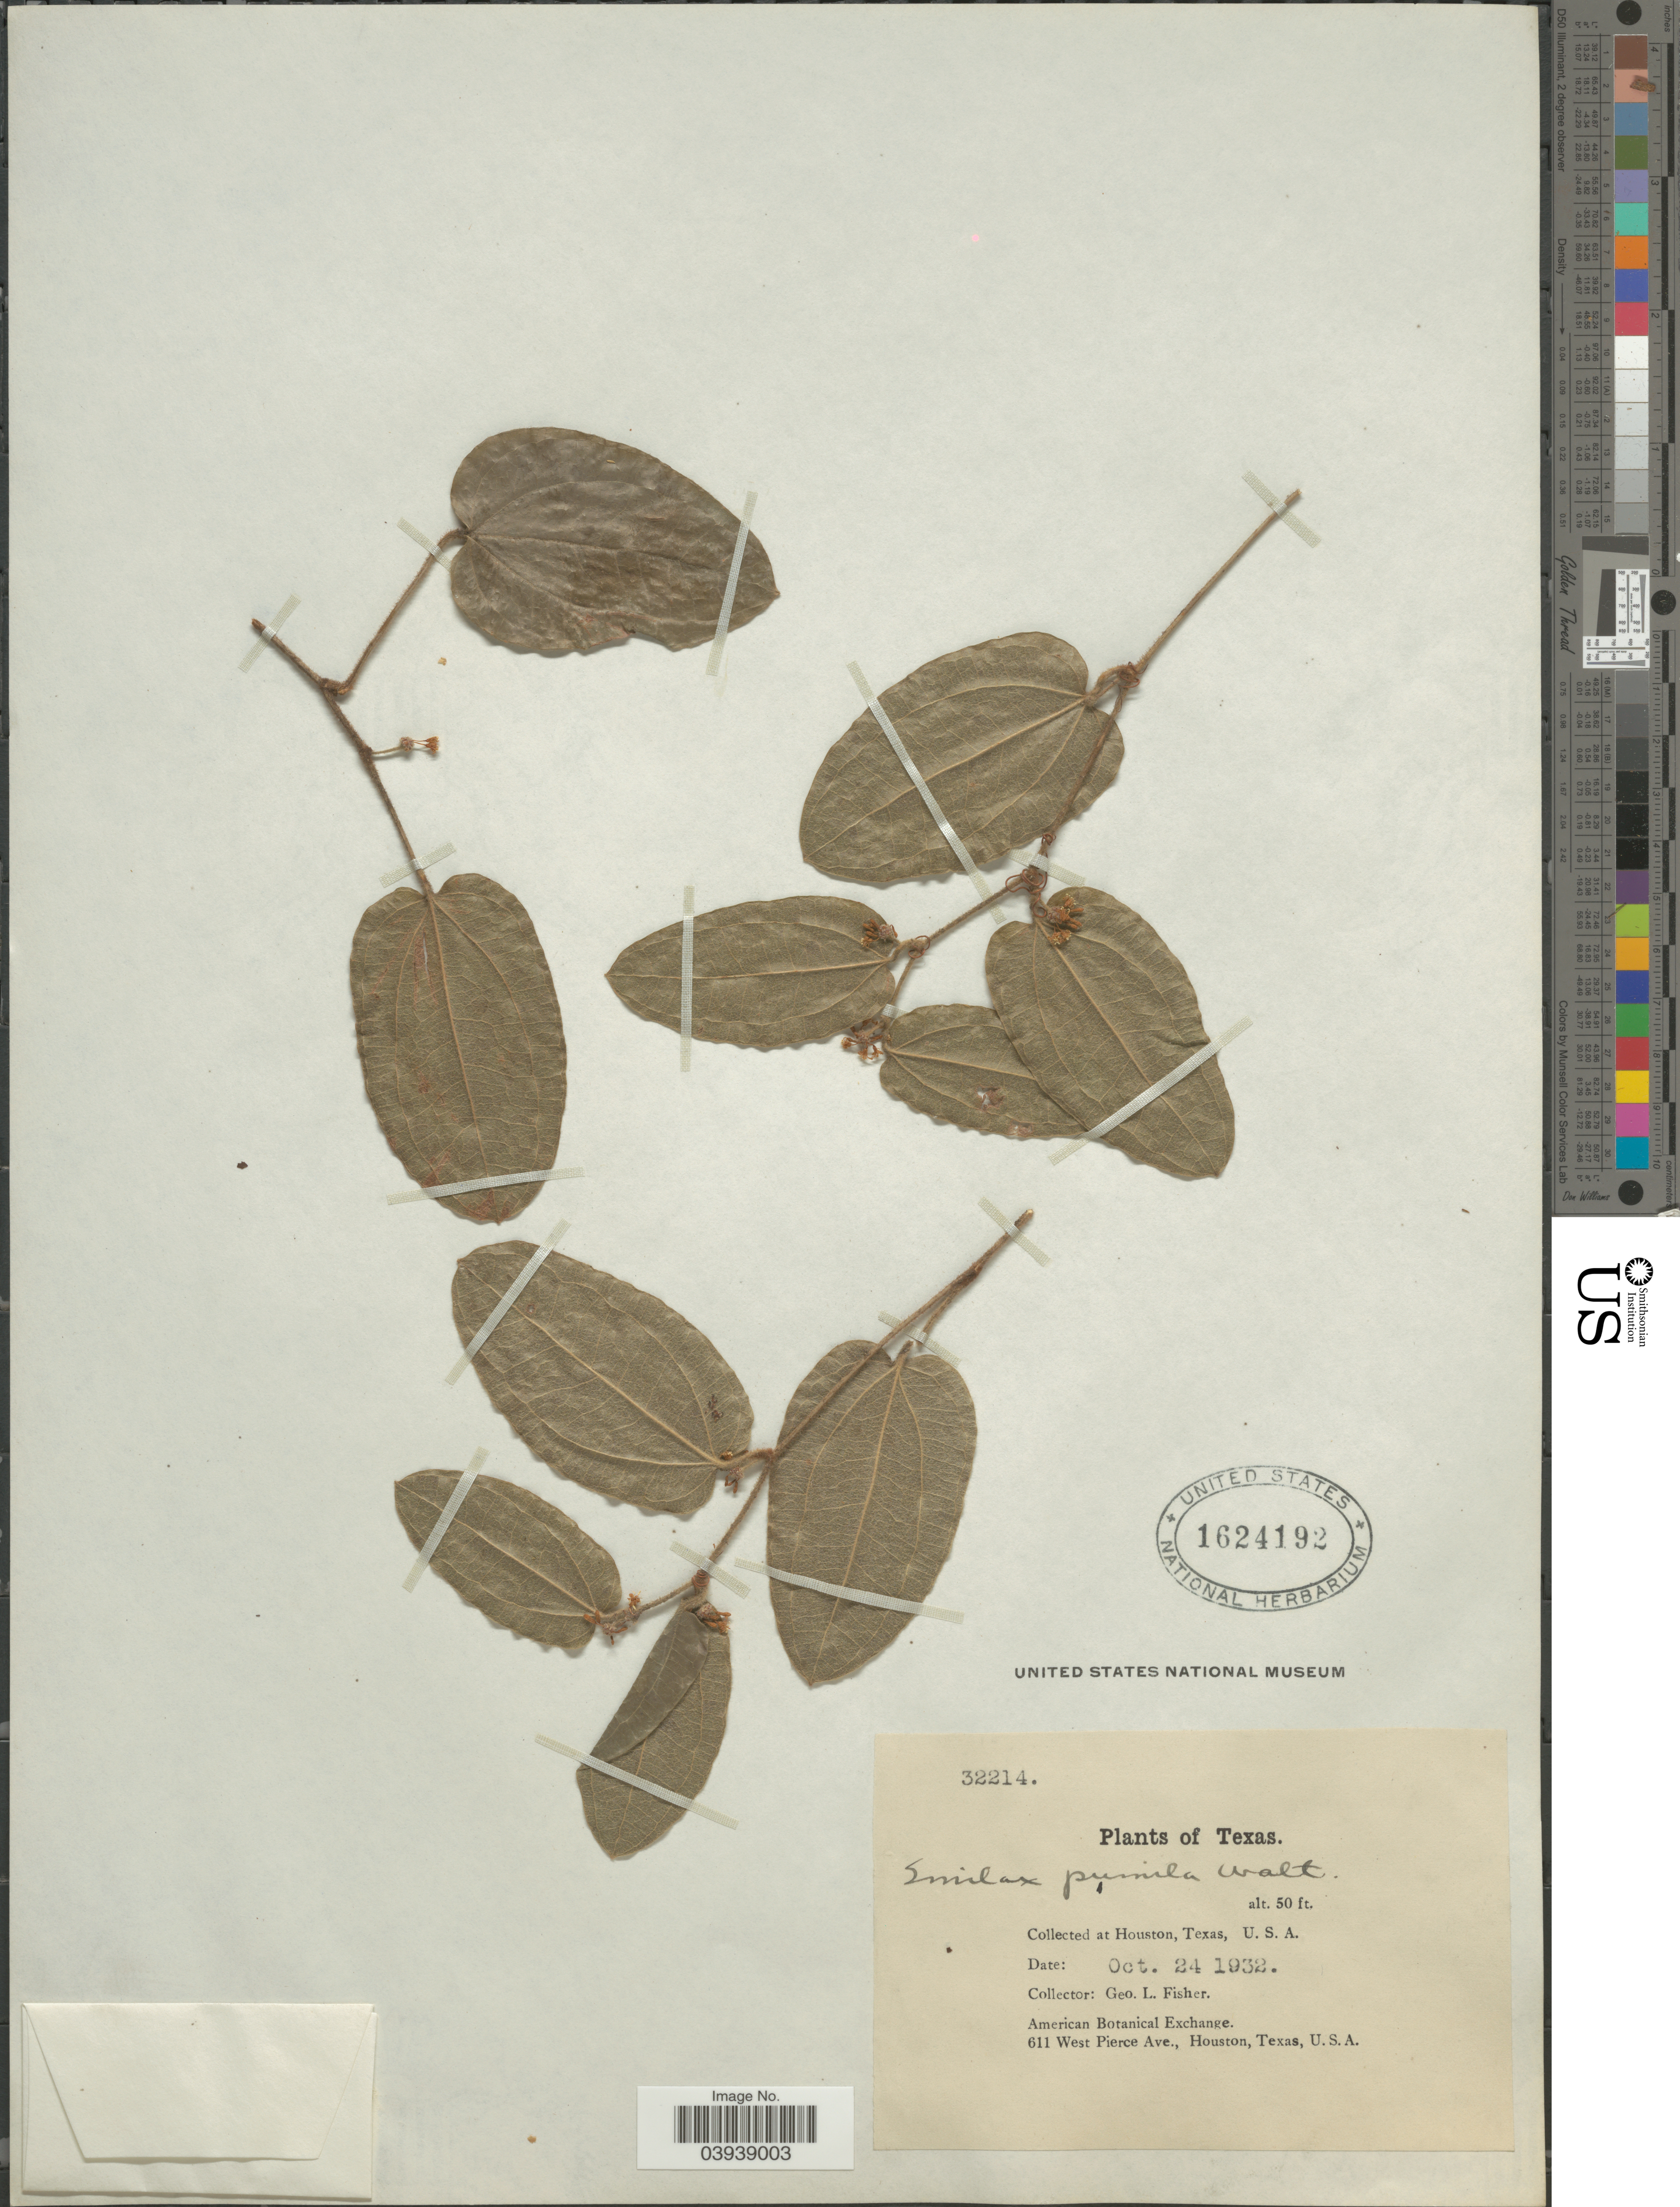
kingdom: Plantae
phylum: Tracheophyta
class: Liliopsida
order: Liliales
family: Smilacaceae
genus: Smilax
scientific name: Smilax pumila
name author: Walter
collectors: G. L. Fisher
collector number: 32214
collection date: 1932-10-24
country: United States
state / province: Texas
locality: At Houston.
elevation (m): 15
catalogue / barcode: US 1624192